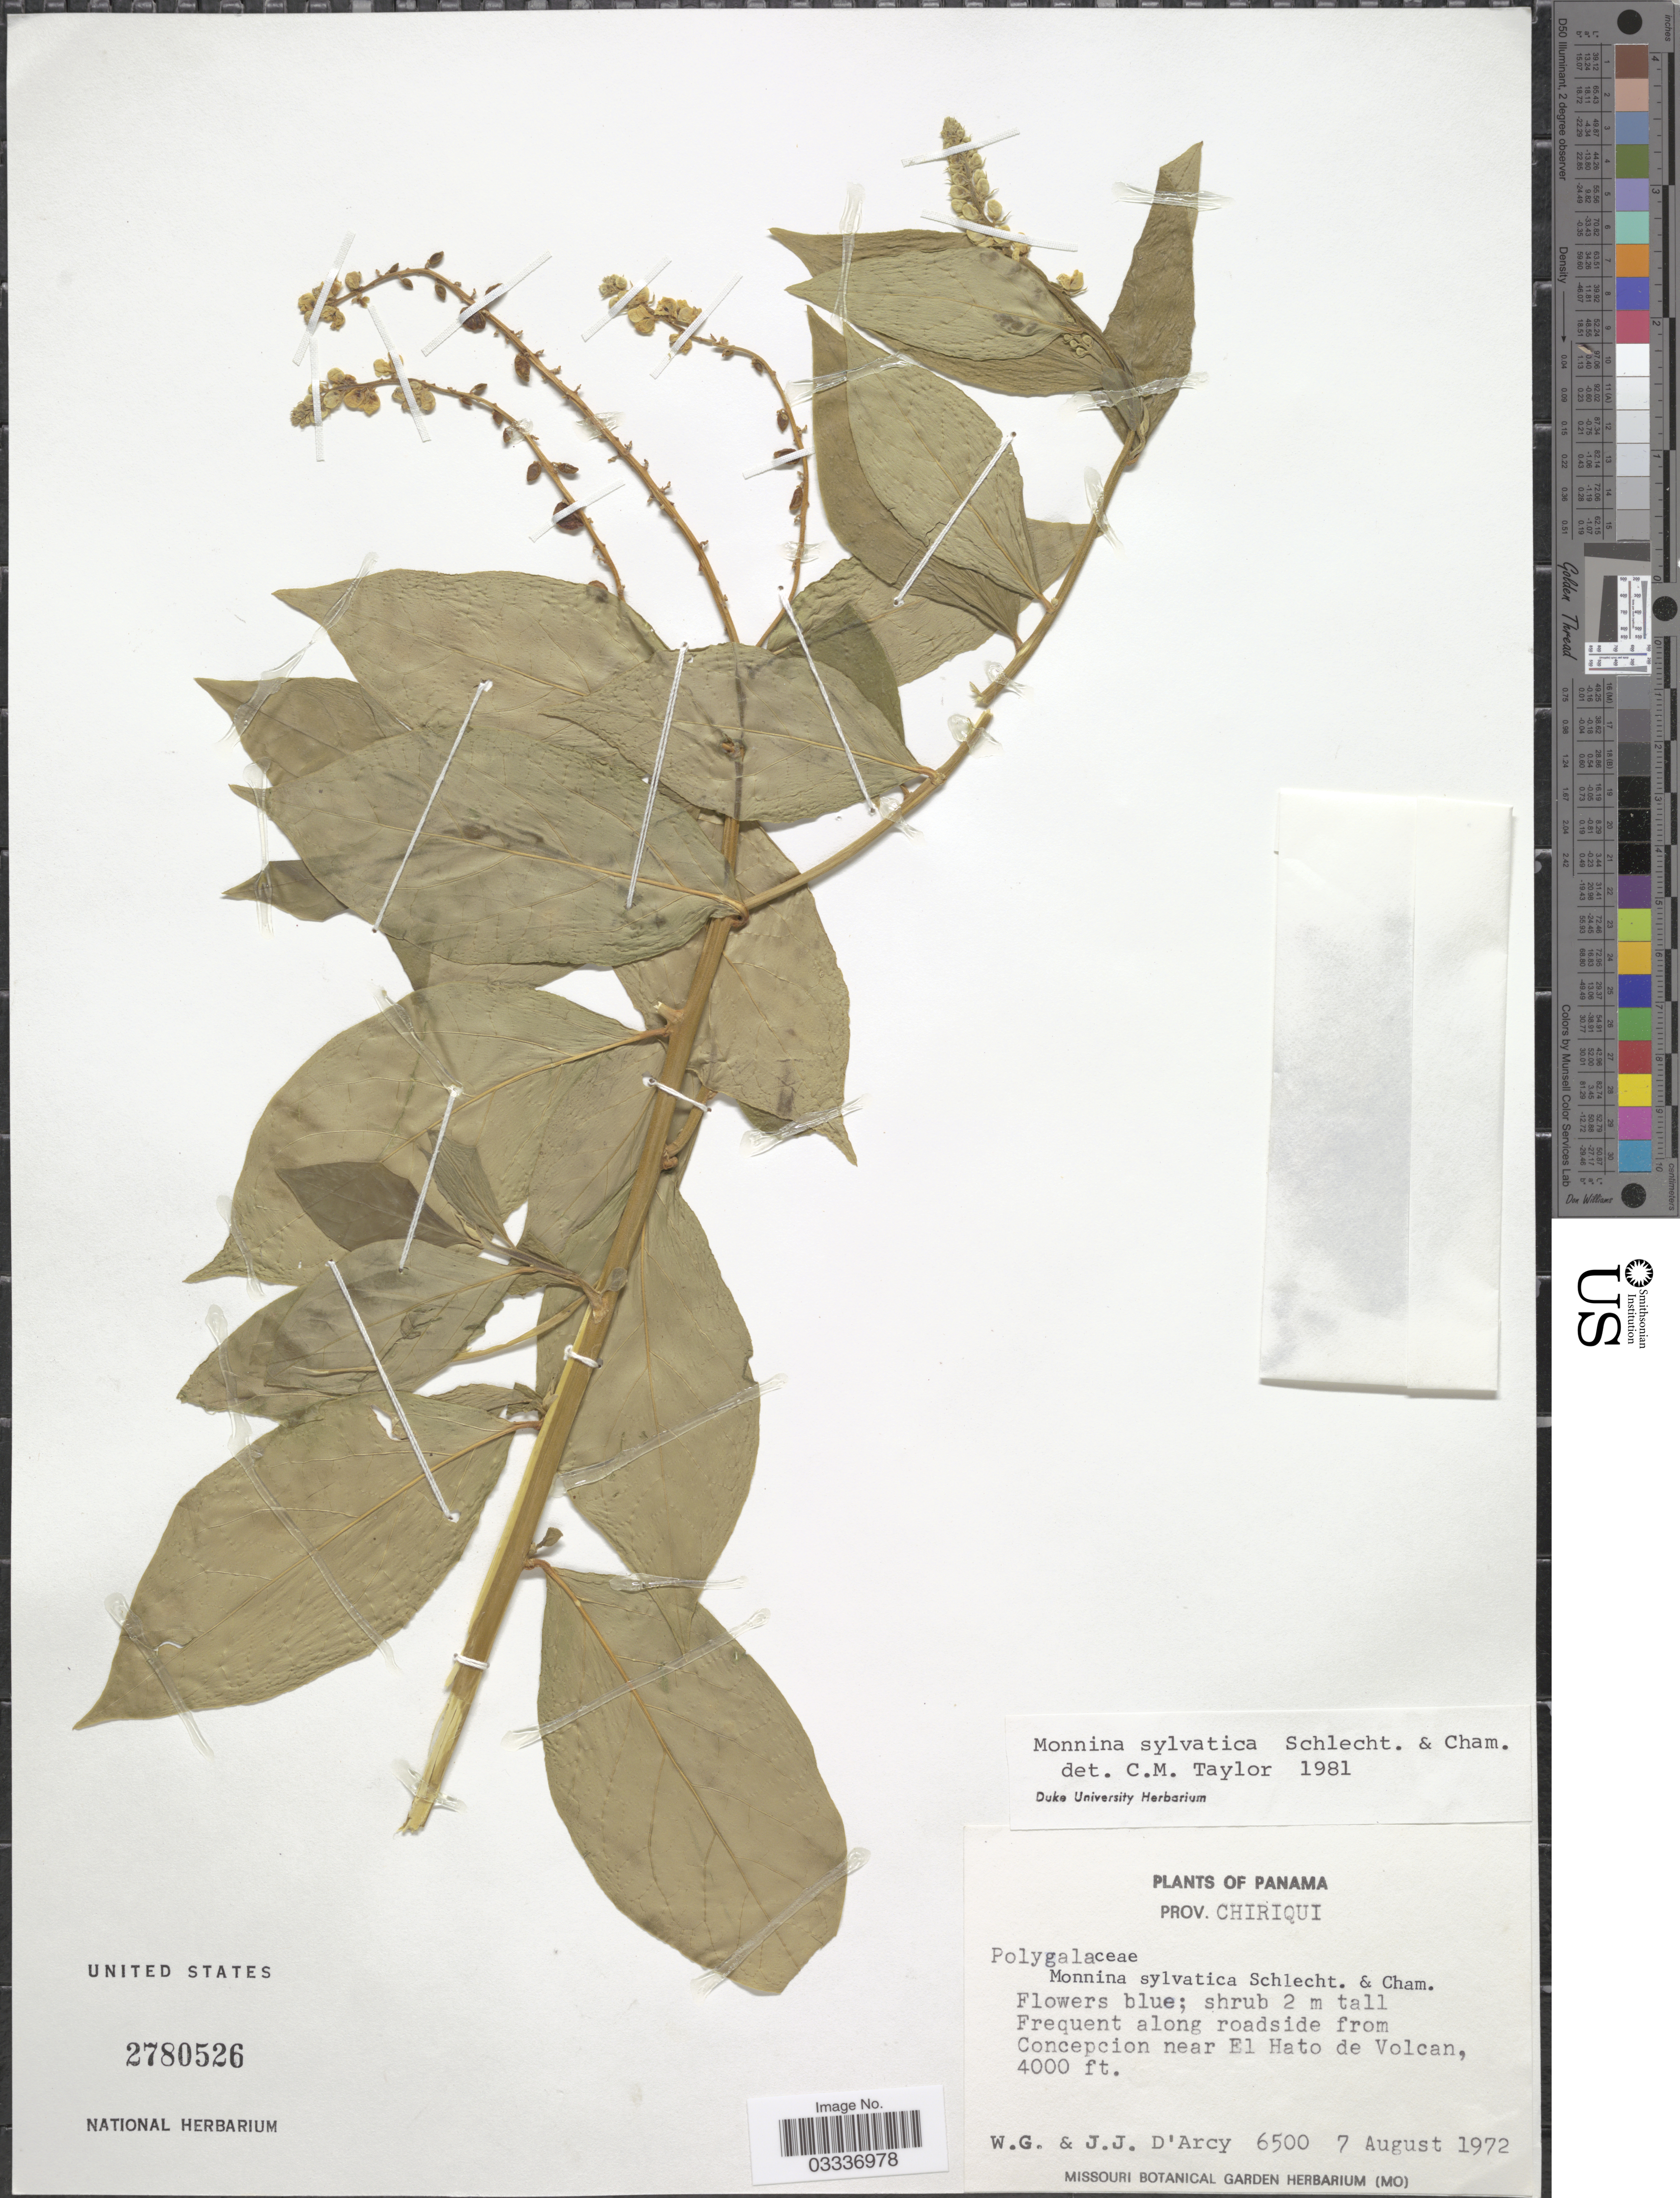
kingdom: Plantae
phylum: Tracheophyta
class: Magnoliopsida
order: Fabales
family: Polygalaceae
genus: Monnina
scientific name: Monnina sylvatica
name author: Schltdl. & Cham.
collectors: W. G. D'Arcy & J. J. D'Arcy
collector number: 6500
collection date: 1972-08-07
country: Panama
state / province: Chiriqui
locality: Along roadside from Concepcion near El Hato de Volcan.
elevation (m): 1219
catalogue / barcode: US 2780526